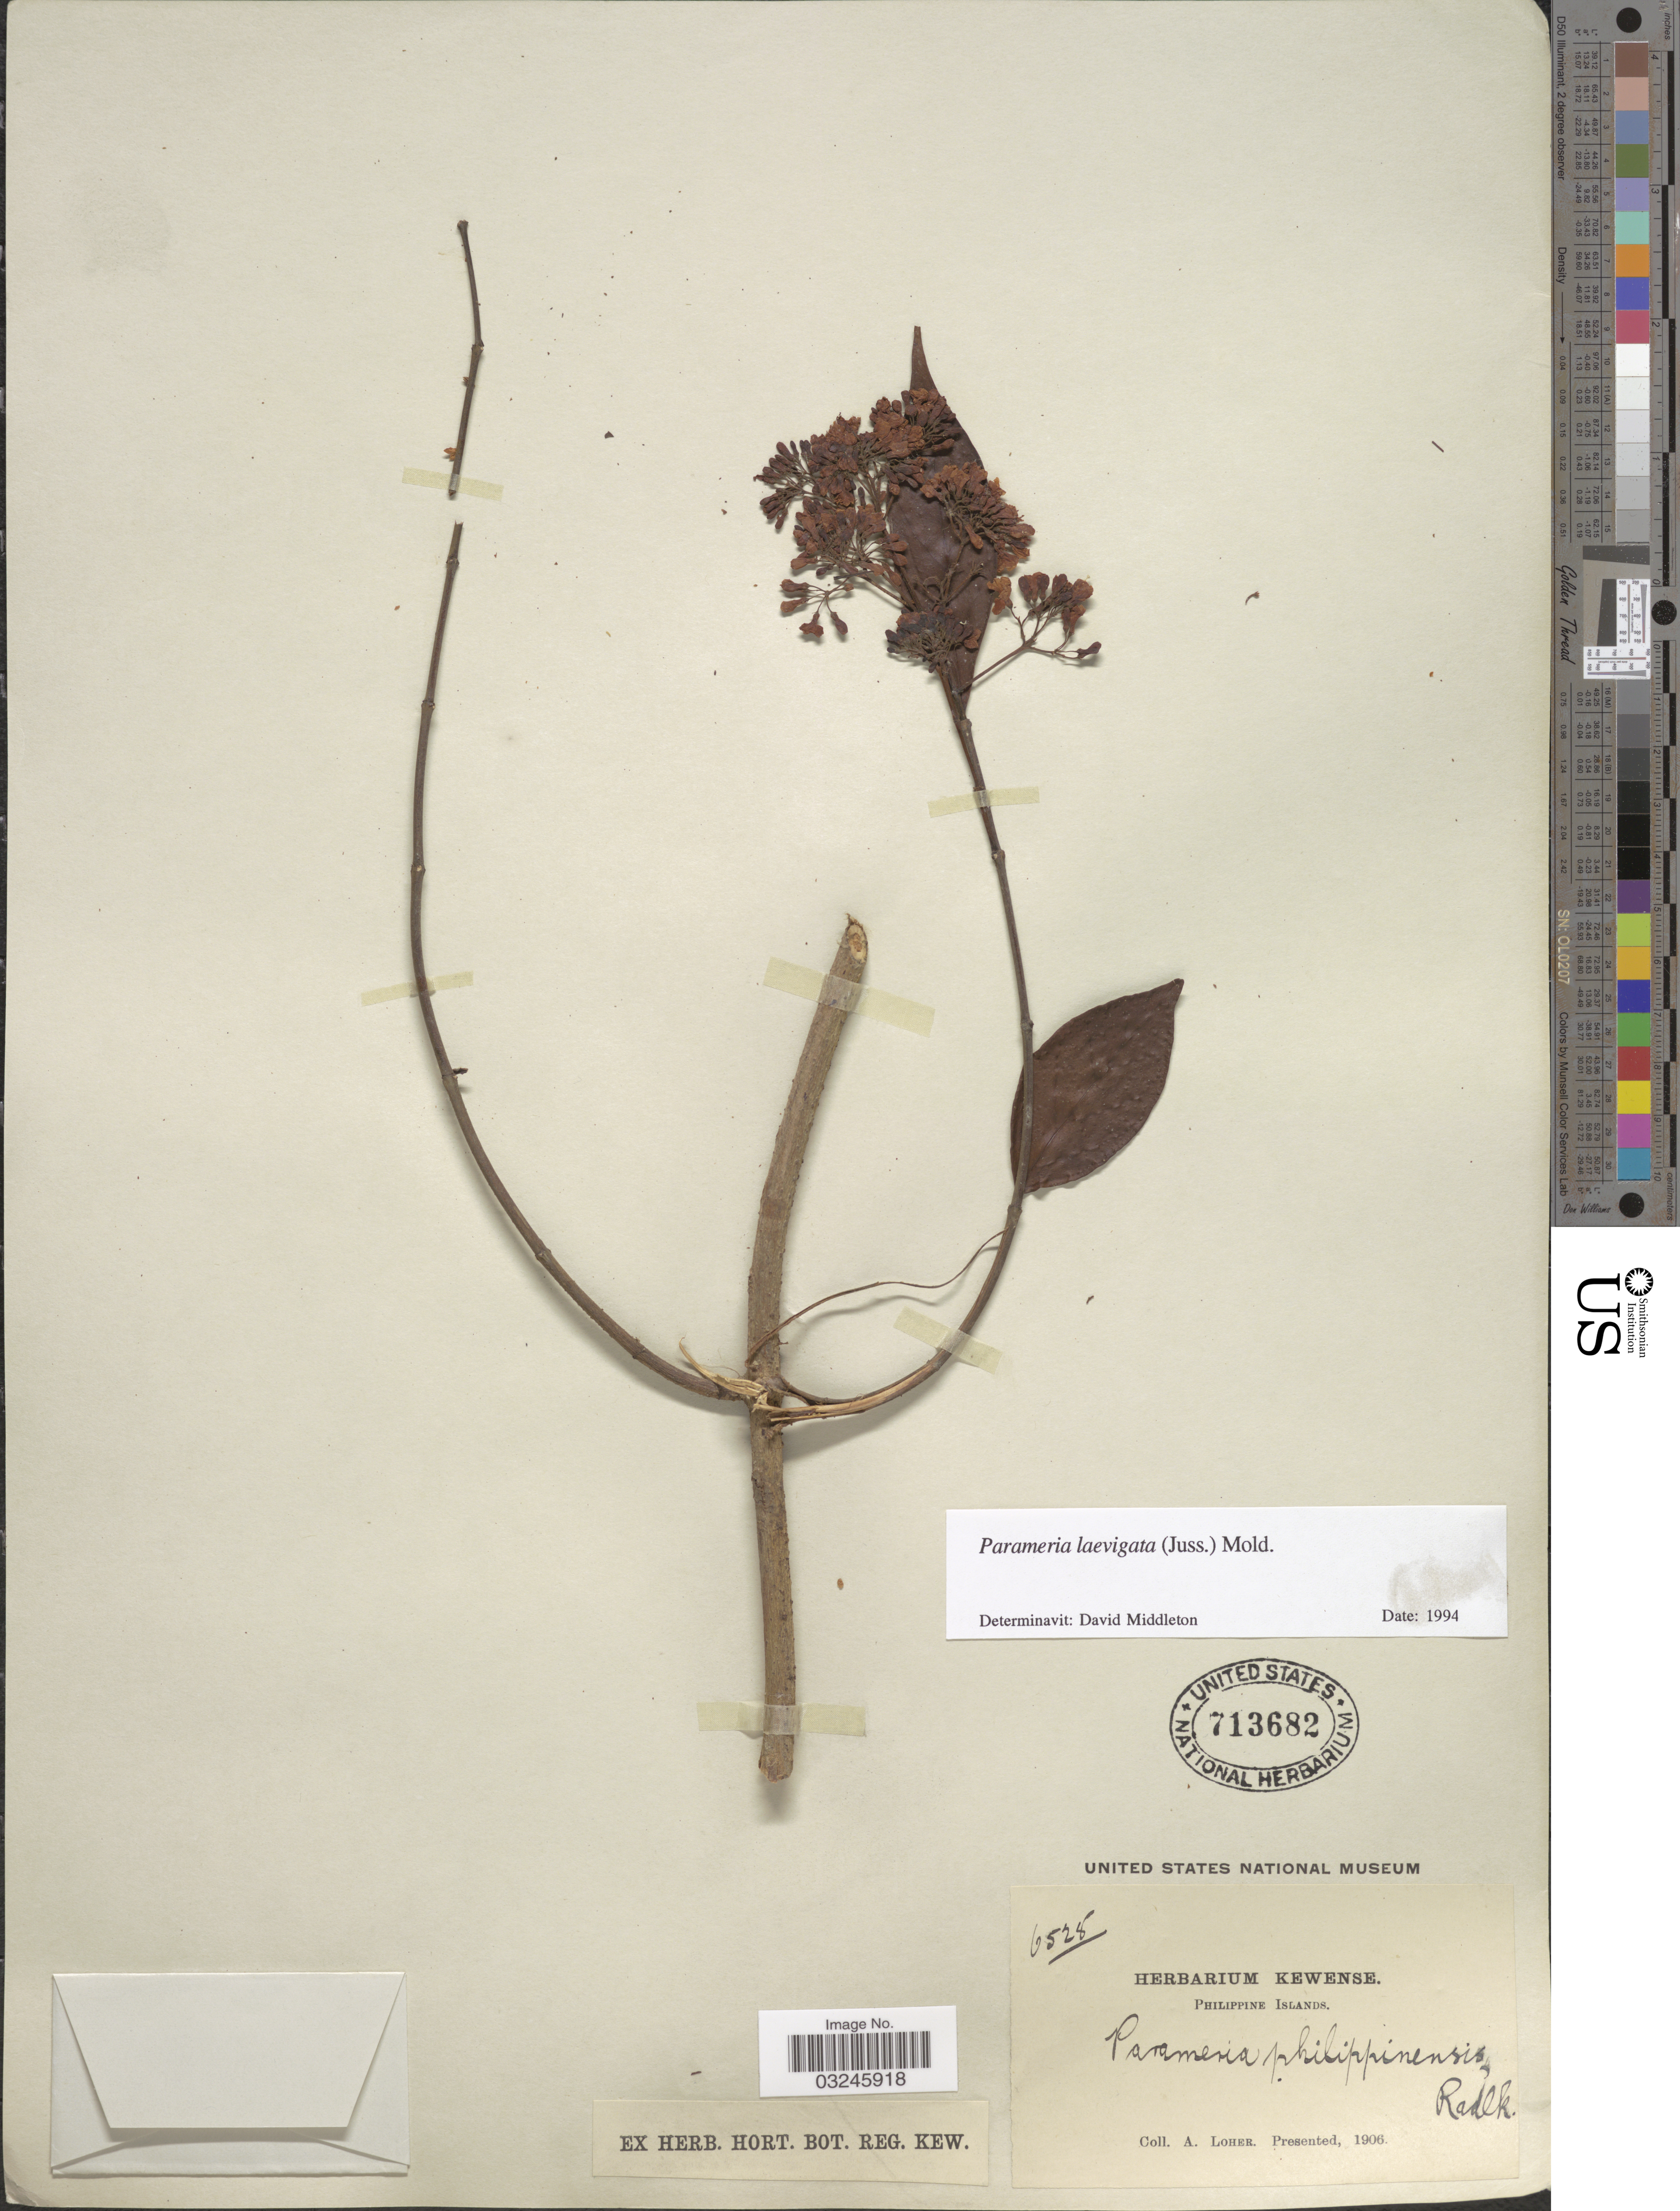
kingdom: Plantae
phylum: Tracheophyta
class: Magnoliopsida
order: Gentianales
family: Apocynaceae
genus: Parameria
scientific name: Parameria laevigata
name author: (Juss.) Moldenke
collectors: A. Loher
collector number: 6528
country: Philippines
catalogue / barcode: US 713682